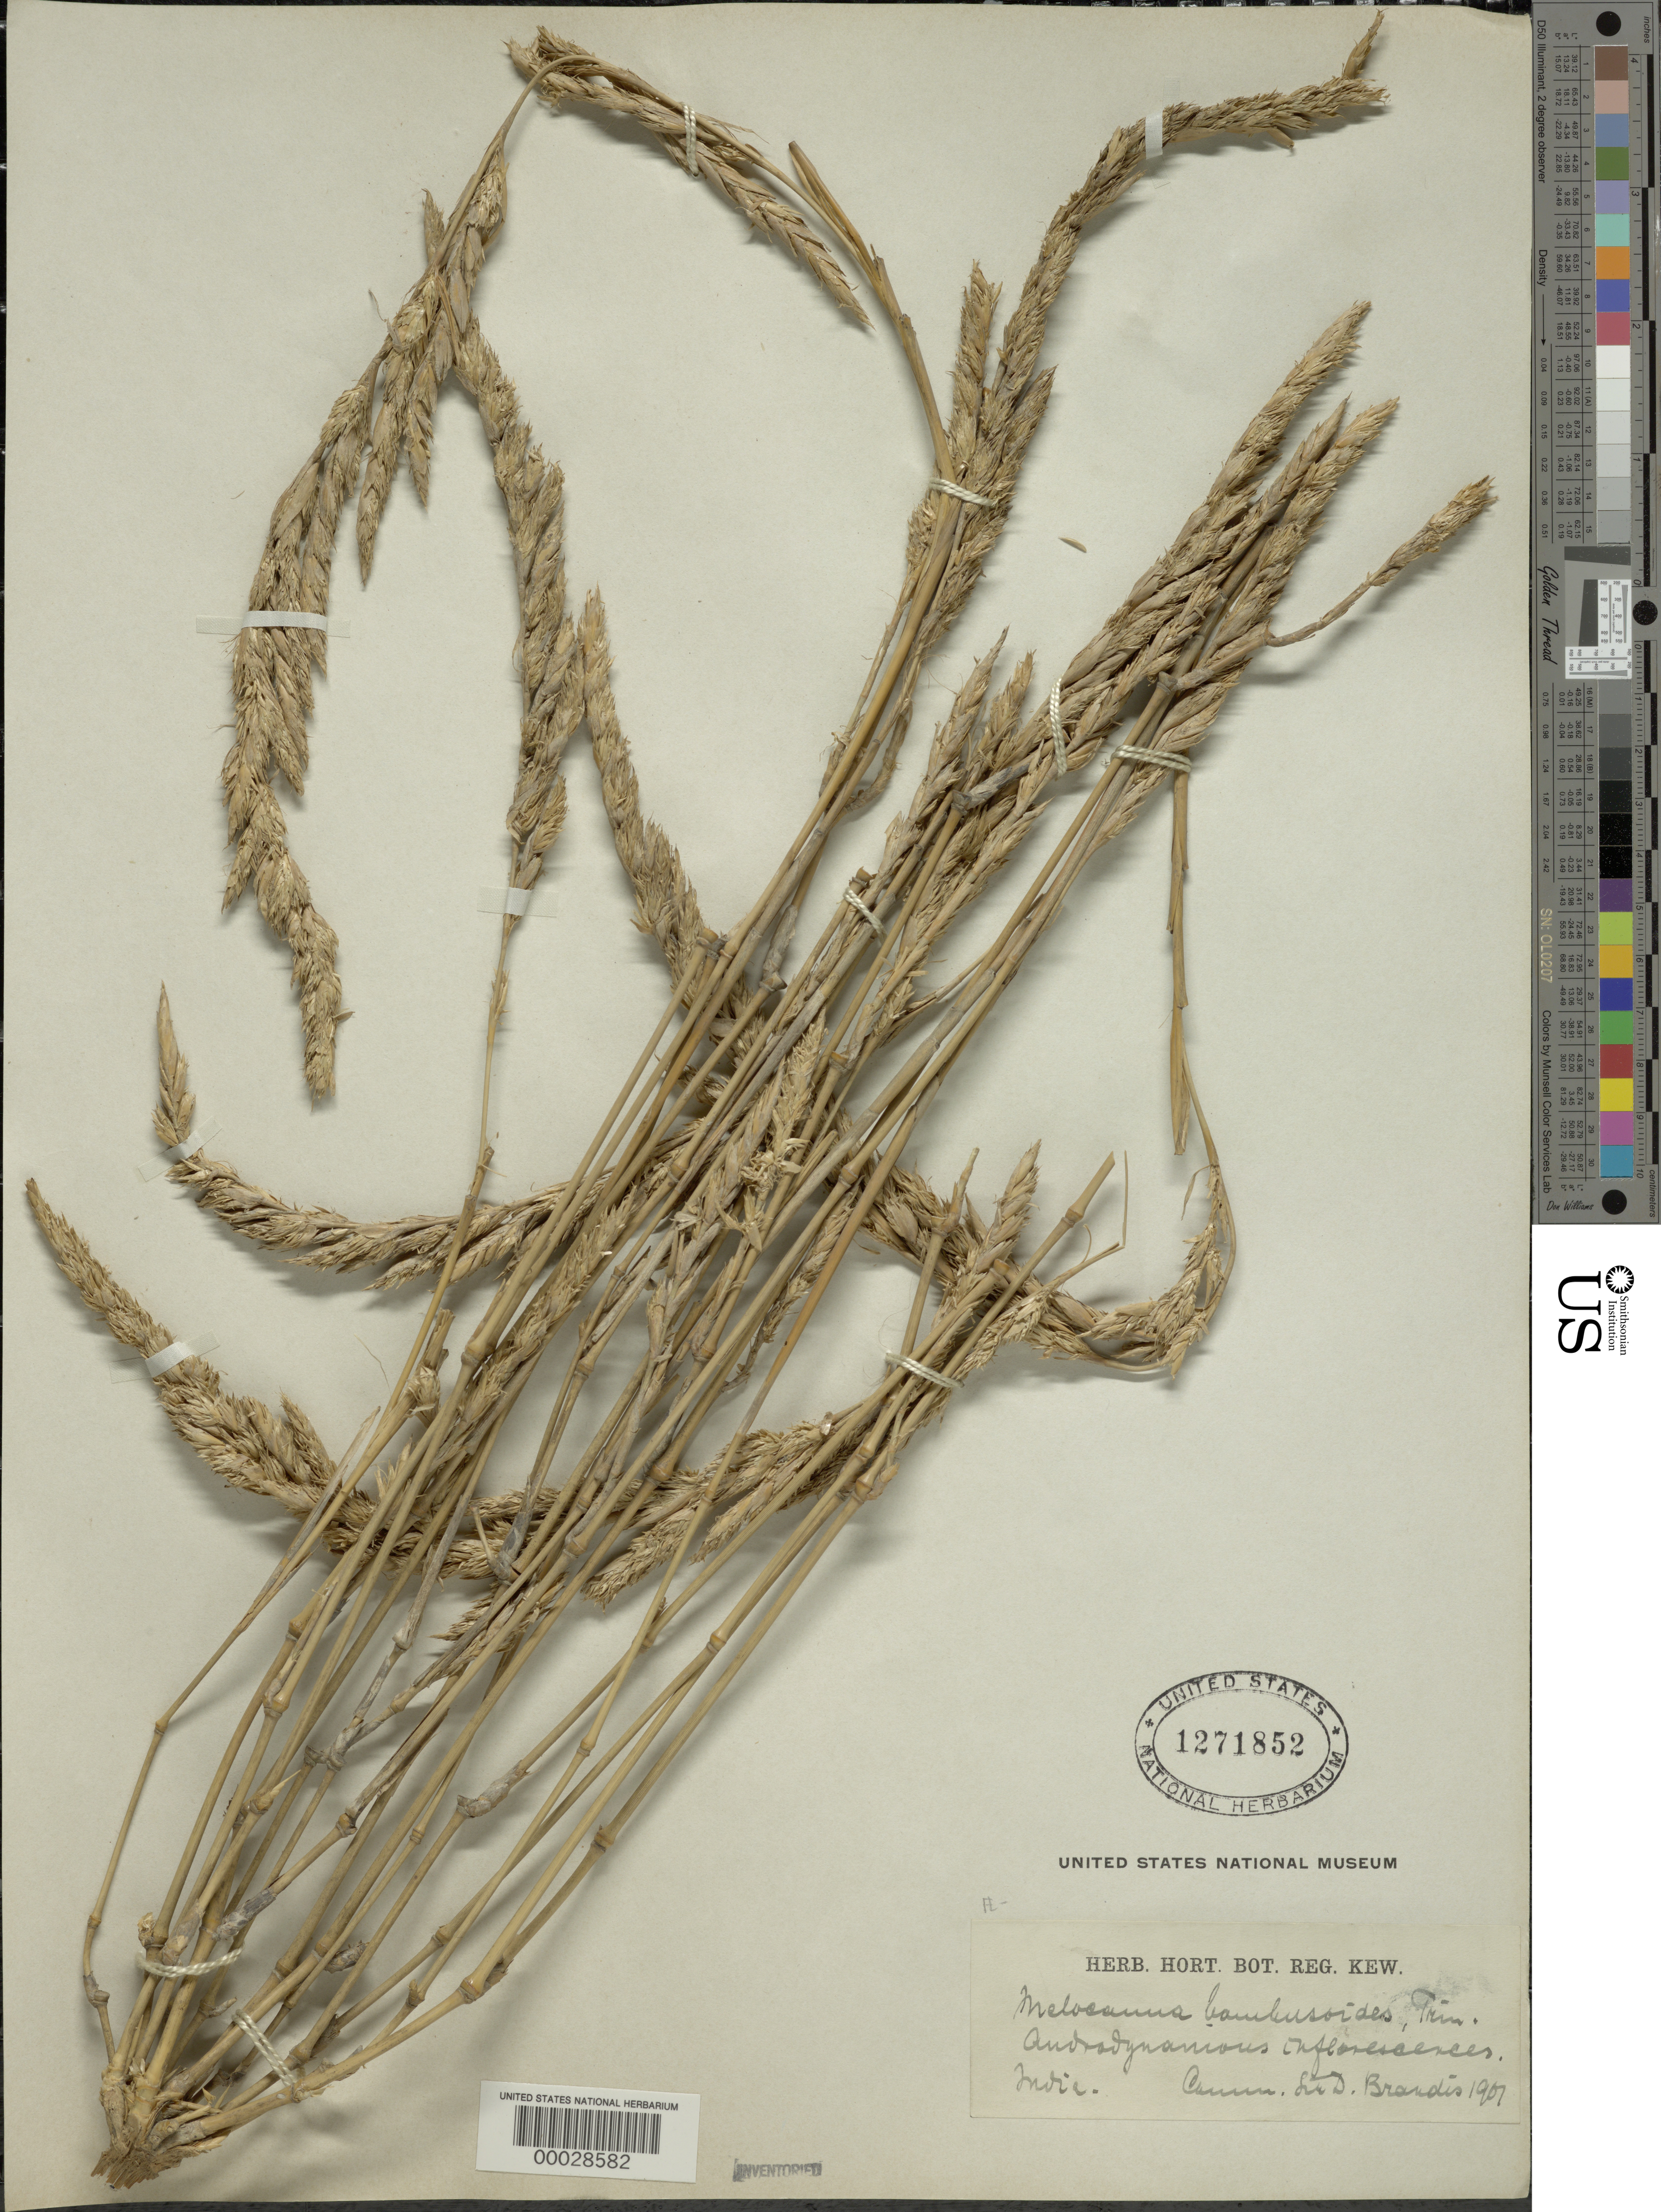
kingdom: Plantae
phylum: Tracheophyta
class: Liliopsida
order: Poales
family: Poaceae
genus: Melocanna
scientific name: Melocanna baccifera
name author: (Roxb.) Kurz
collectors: D. Brandis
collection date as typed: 1907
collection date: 1907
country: India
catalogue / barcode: US 1271852